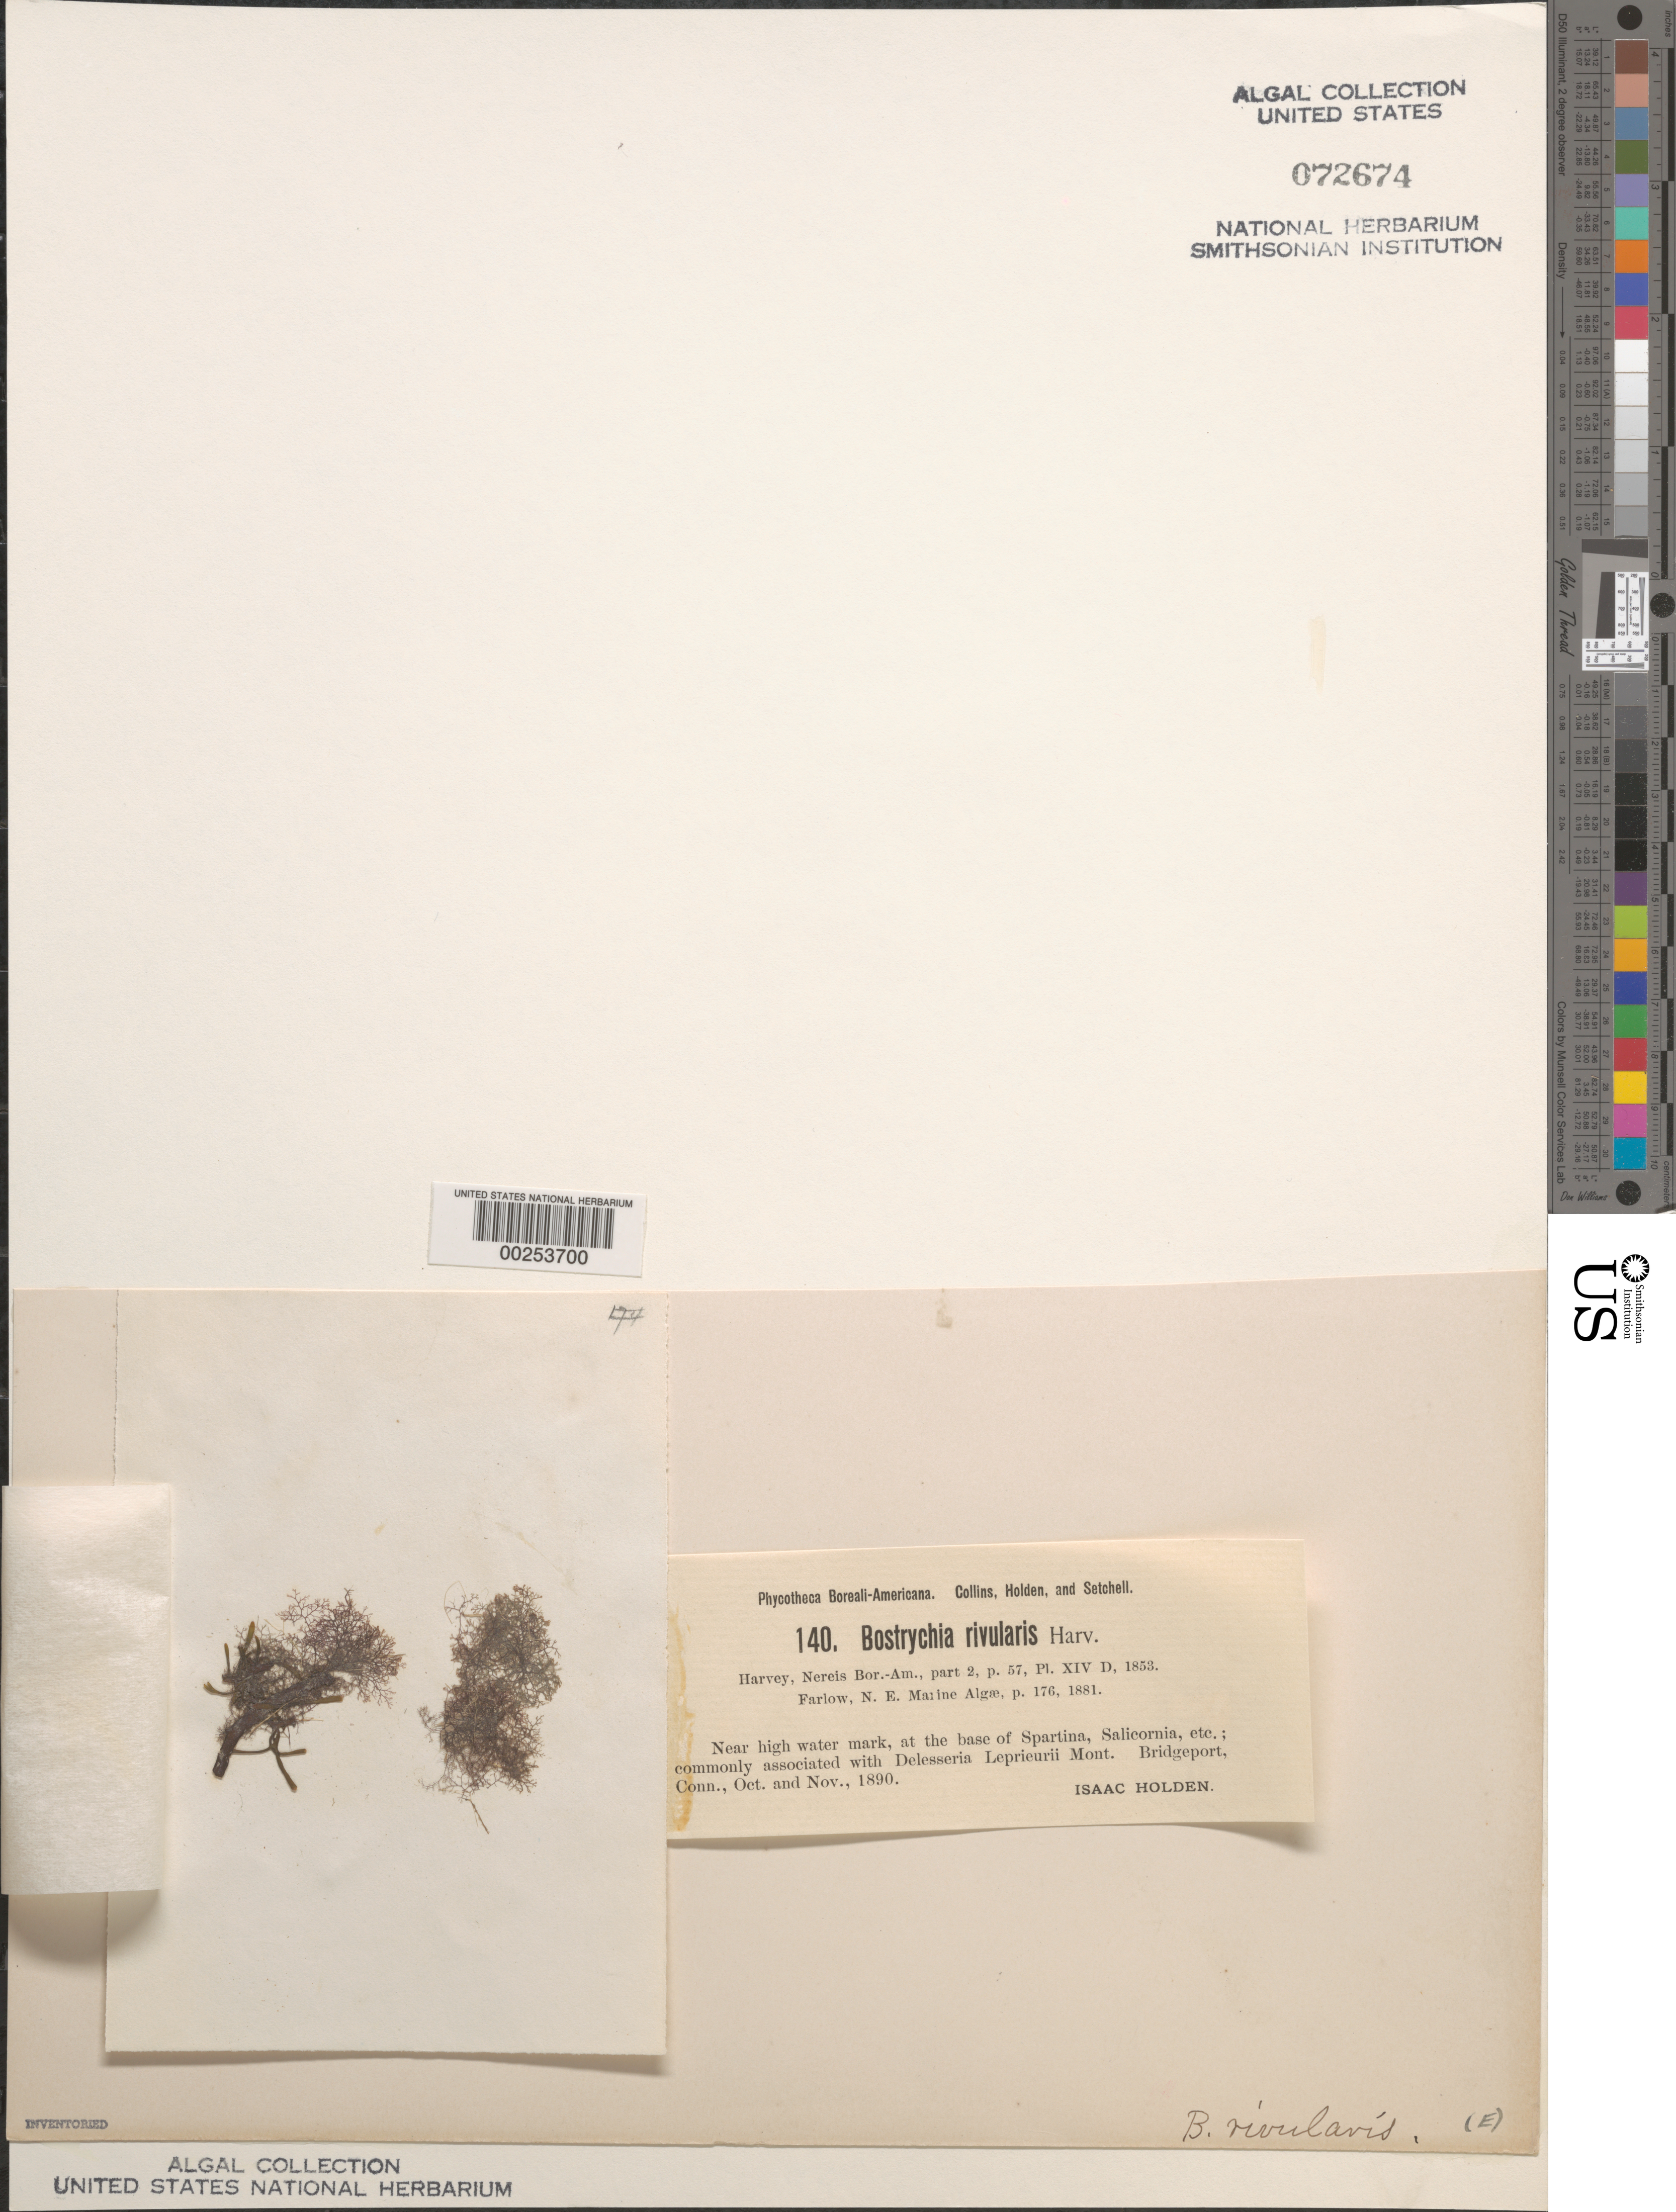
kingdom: Plantae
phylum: Rhodophyta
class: Florideophyceae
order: Ceramiales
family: Rhodomelaceae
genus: Bostrychia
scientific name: Bostrychia radicans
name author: (Mont.) Mont.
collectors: I. Holden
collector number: PB-A 140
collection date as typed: Oct 1890 AND -- Nov 1890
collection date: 1890-10,1890-11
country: United States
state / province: Connecticut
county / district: Fairfield County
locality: Bridgeport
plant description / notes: Collins, Holden & Setchell, Phycotheca Boreali-Americana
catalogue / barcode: US 72674